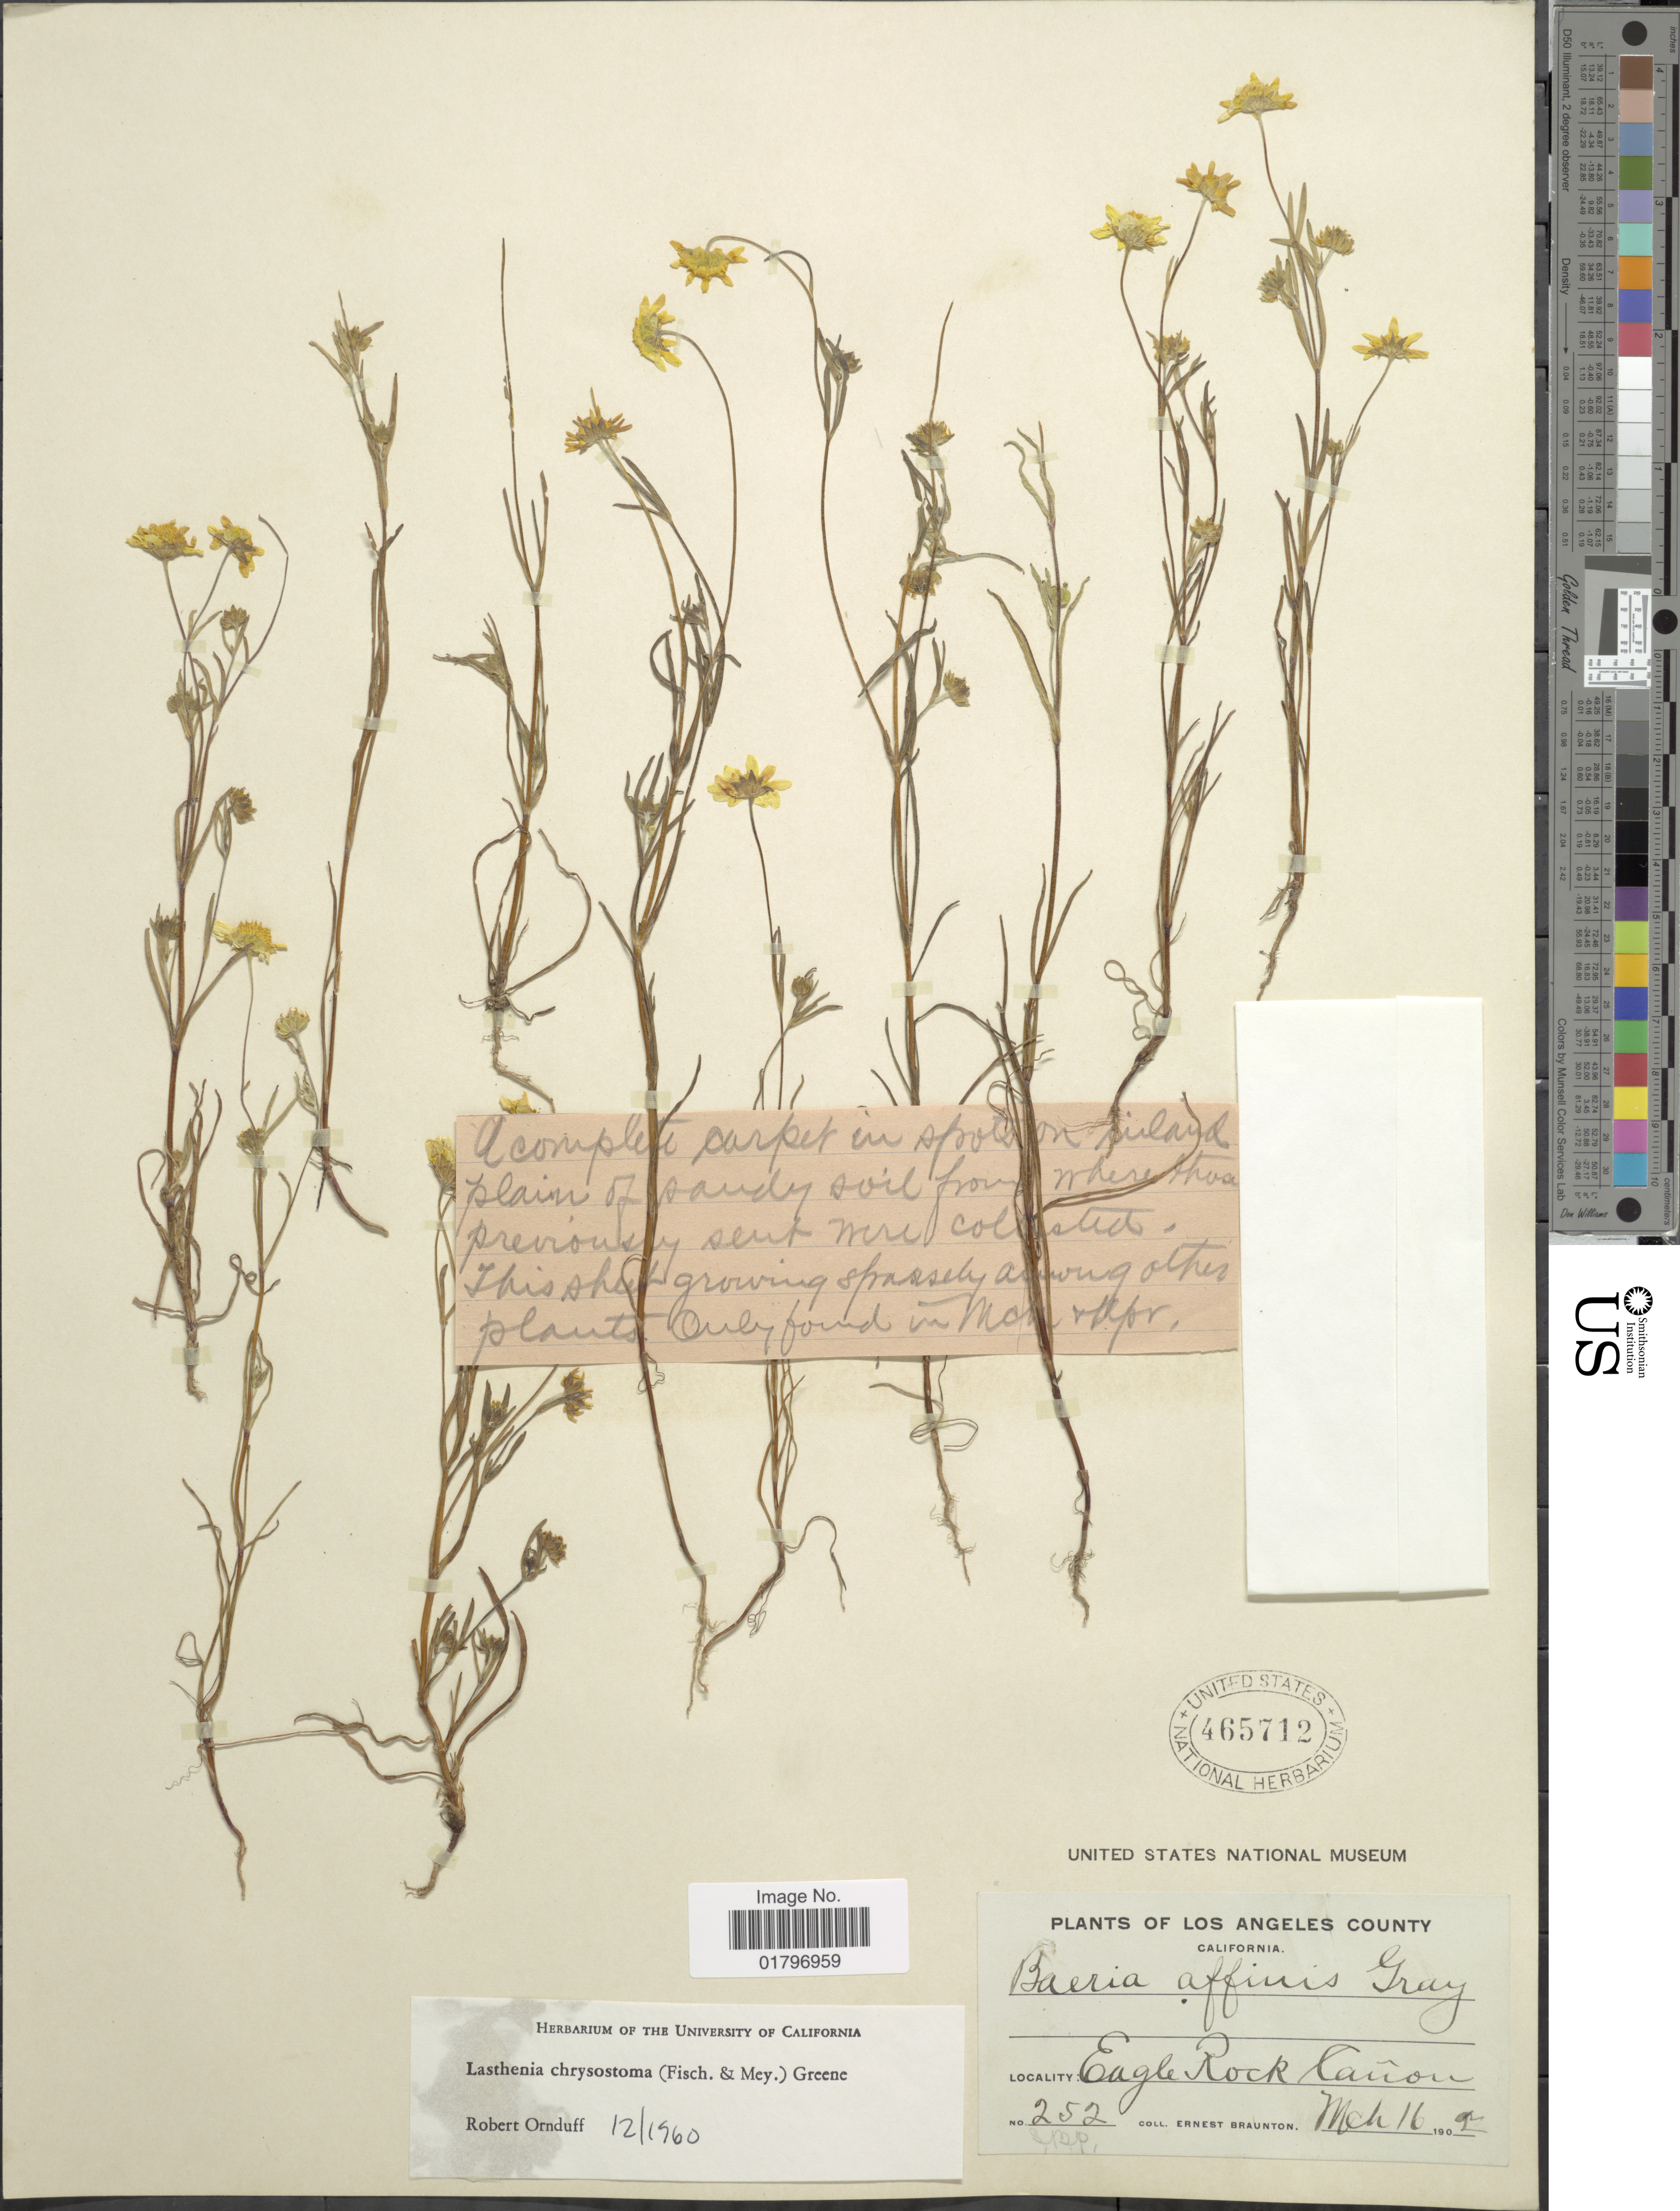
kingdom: Plantae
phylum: Tracheophyta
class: Magnoliopsida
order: Asterales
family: Asteraceae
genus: Lasthenia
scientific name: Lasthenia chrysostoma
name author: (Fisch. & C.A. Mey.) Greene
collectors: E. Braunton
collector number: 252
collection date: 1902-03-16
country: United States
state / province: California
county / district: Los Angeles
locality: Los Angeles County. Eagle Rock Cañon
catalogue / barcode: US 465712